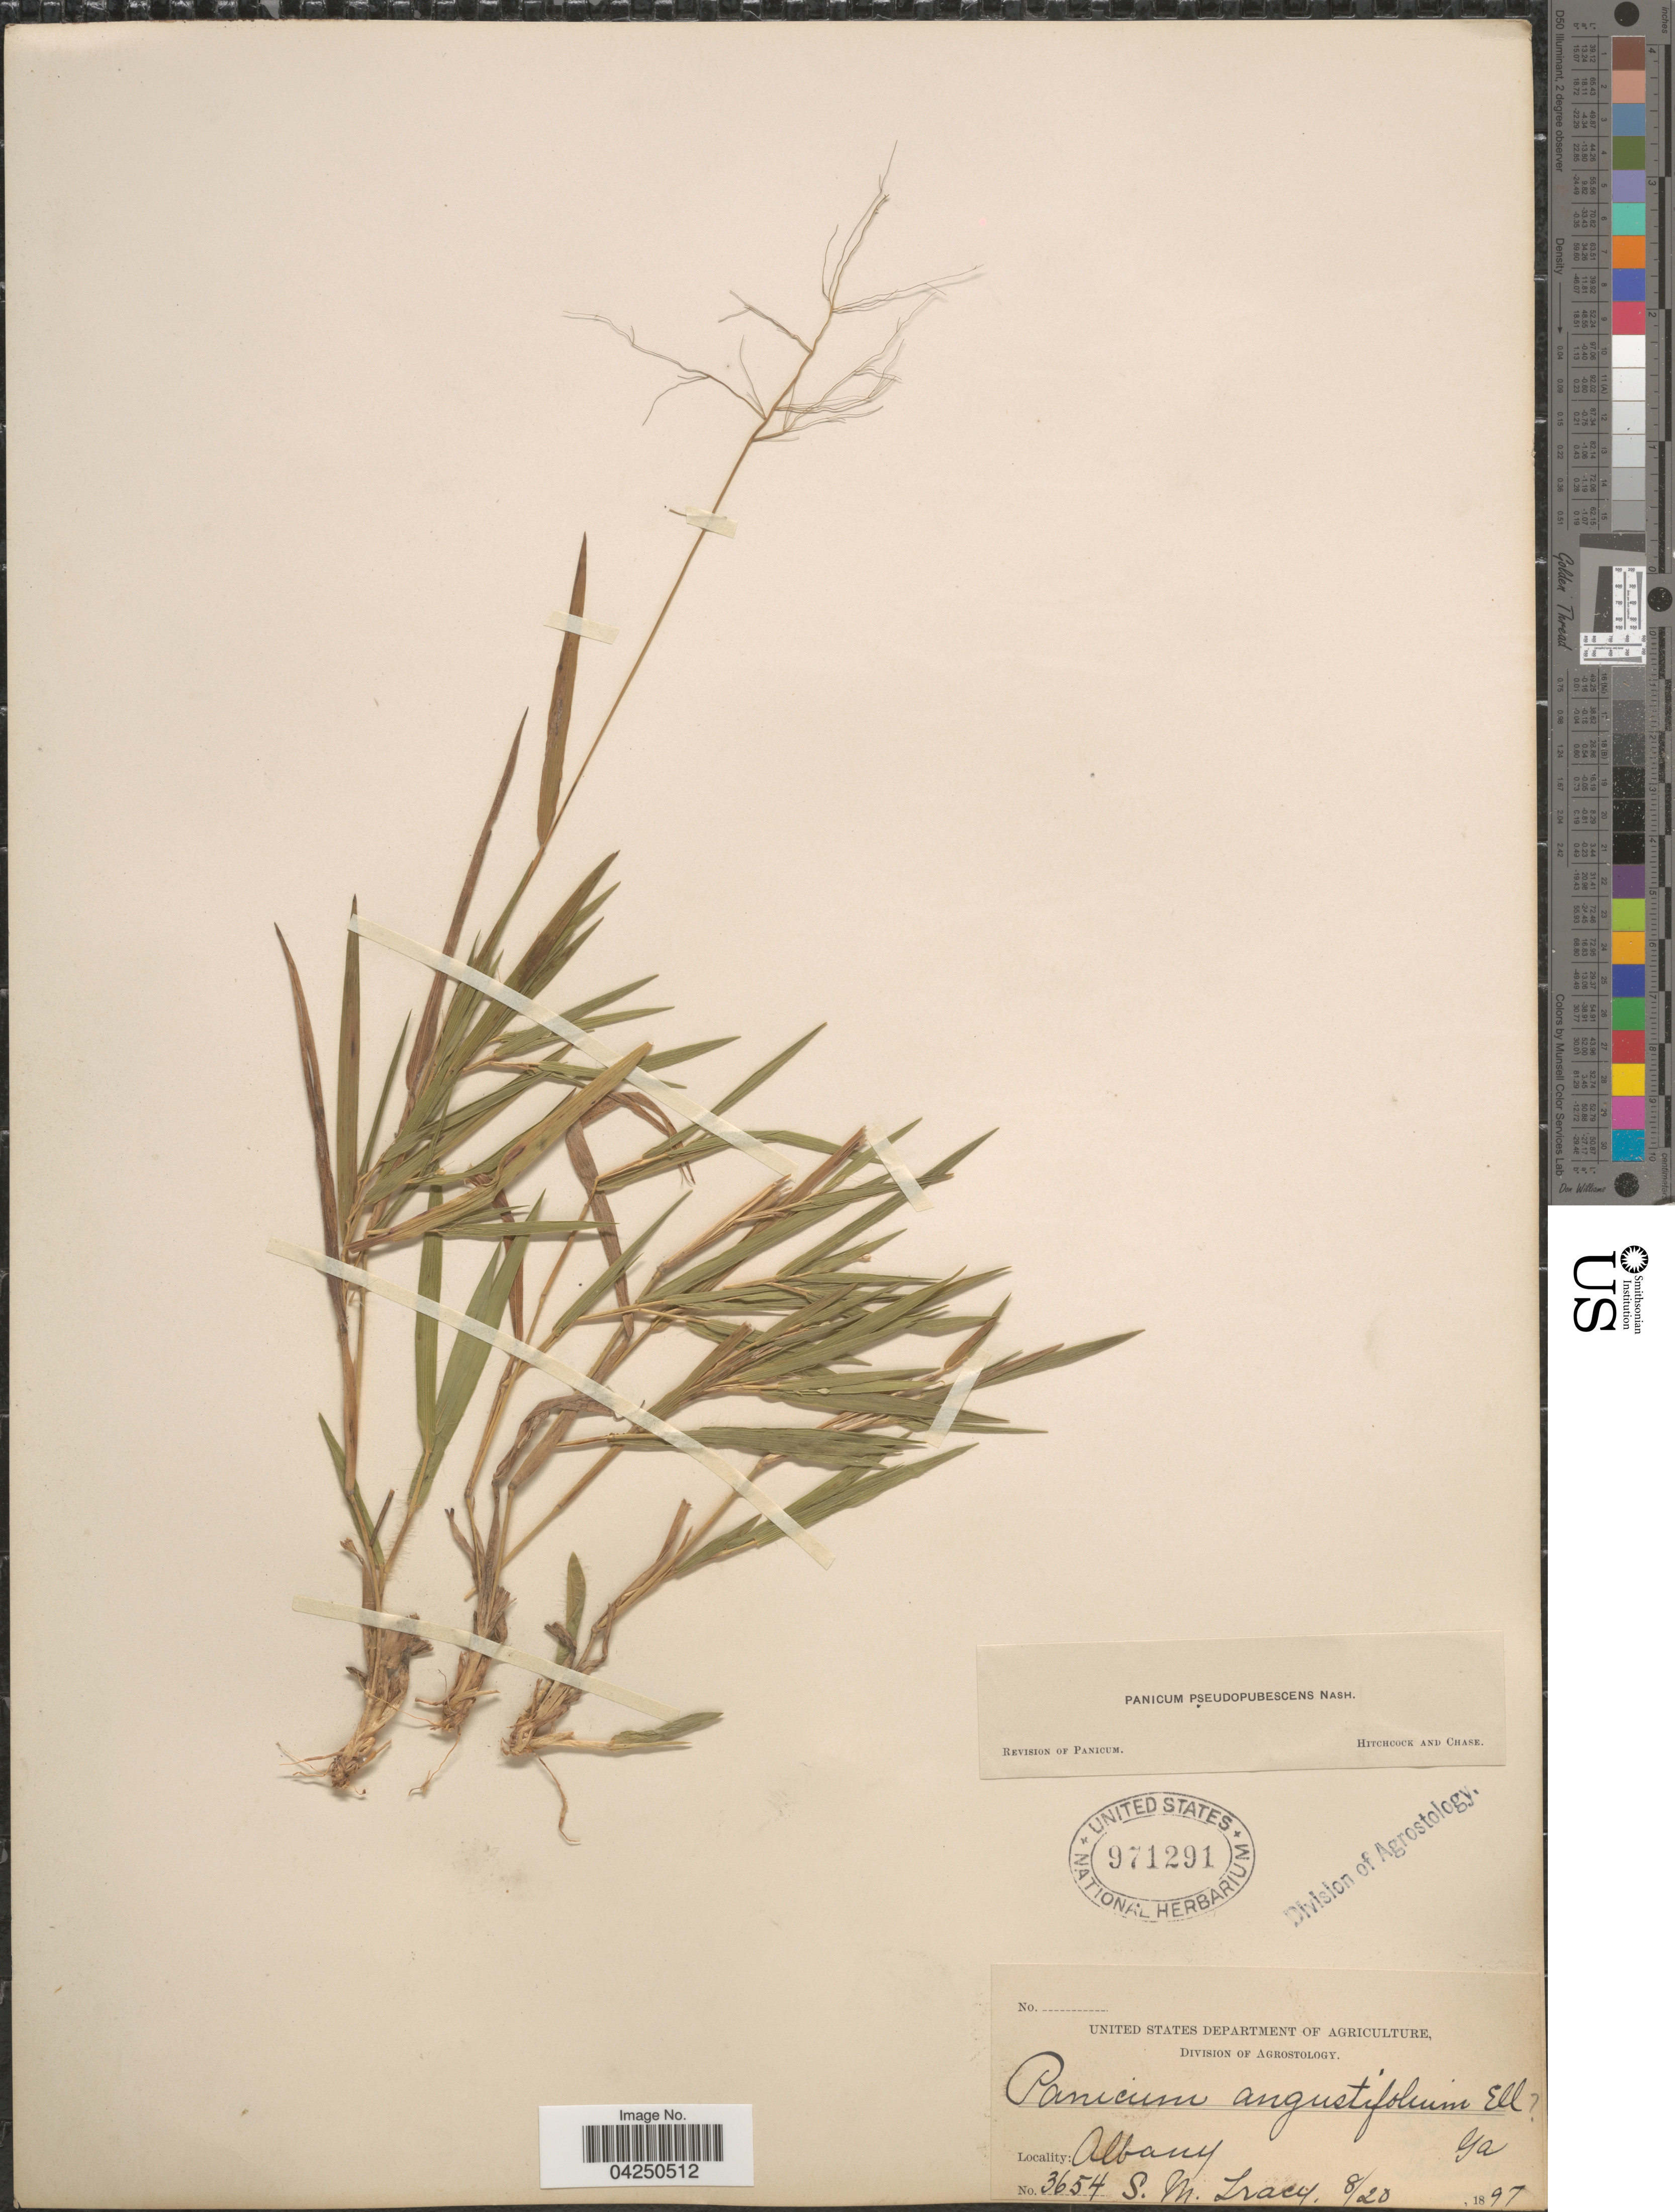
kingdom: Plantae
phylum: Tracheophyta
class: Liliopsida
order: Poales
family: Poaceae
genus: Dichanthelium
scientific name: Dichanthelium acuminatum var. acuminatum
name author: (Sw.) Gould & C.A. Clark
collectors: S. M. Tracy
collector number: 3654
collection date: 1897-08-20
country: United States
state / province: Georgia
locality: Albany.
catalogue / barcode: US 971291